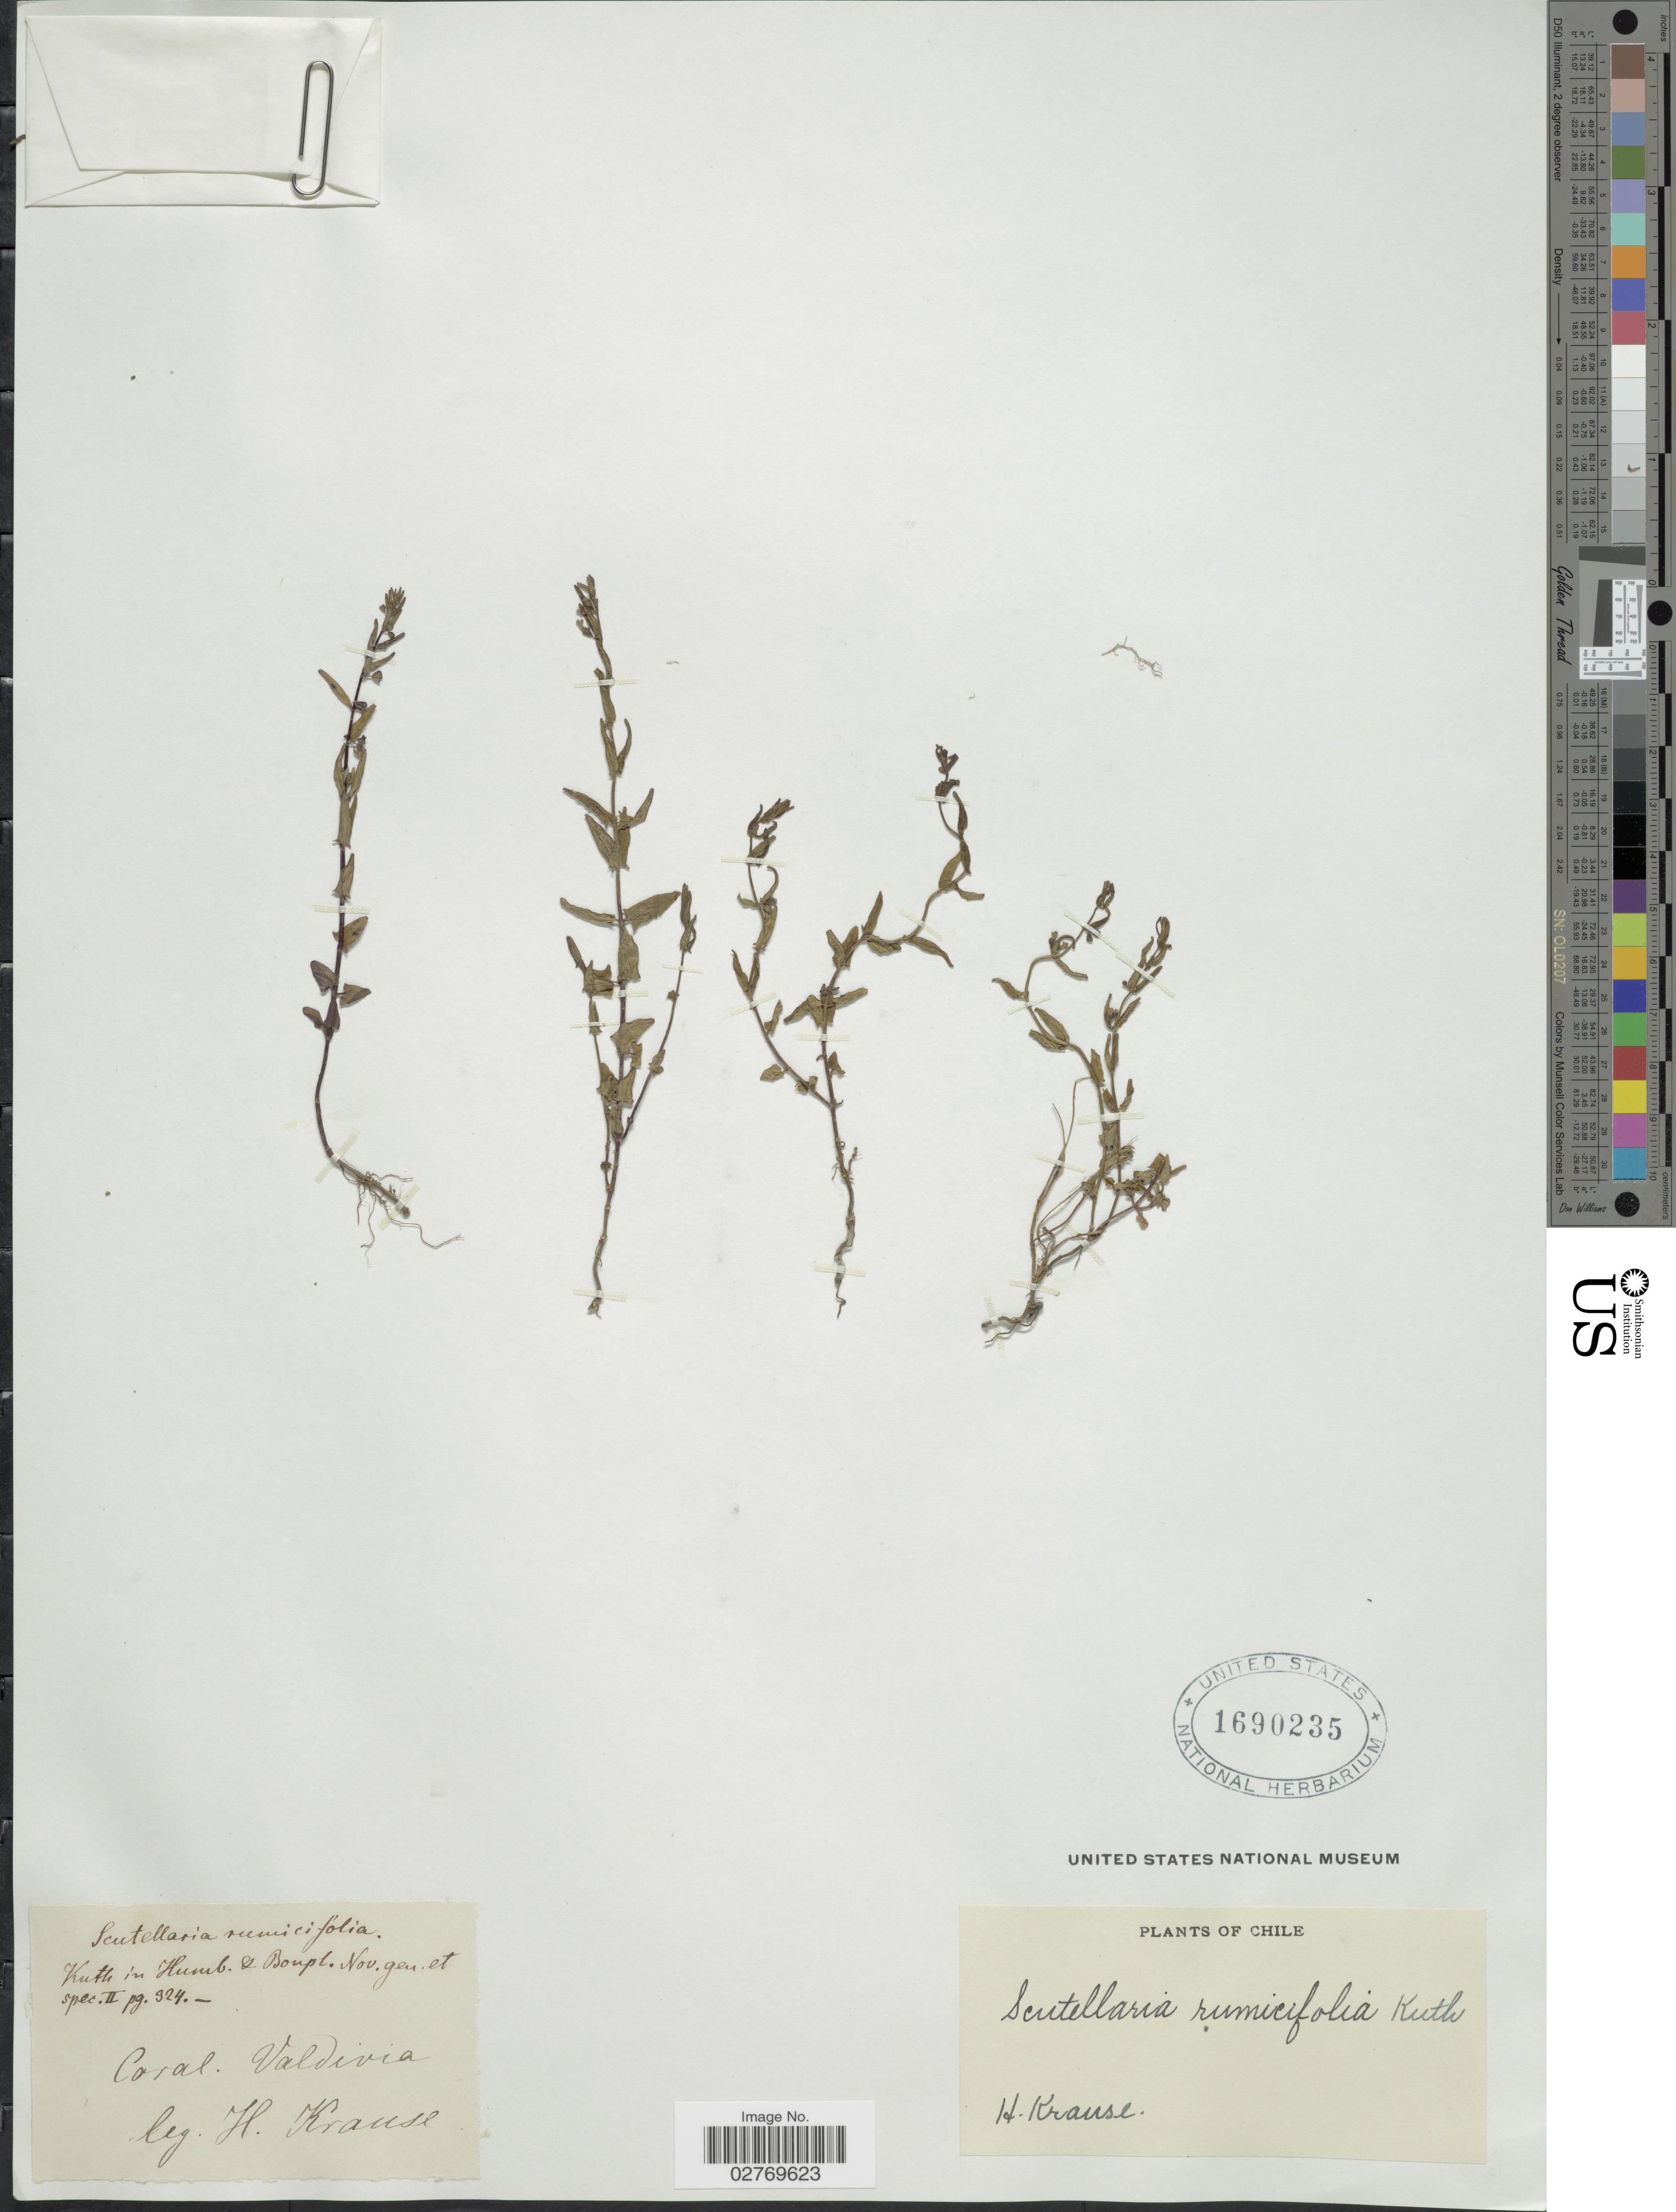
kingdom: Plantae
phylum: Tracheophyta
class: Magnoliopsida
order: Lamiales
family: Lamiaceae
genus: Scutellaria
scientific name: Scutellaria rumicifolia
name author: Kunth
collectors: H. Krause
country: Chile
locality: Valdivia.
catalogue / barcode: US 1690235